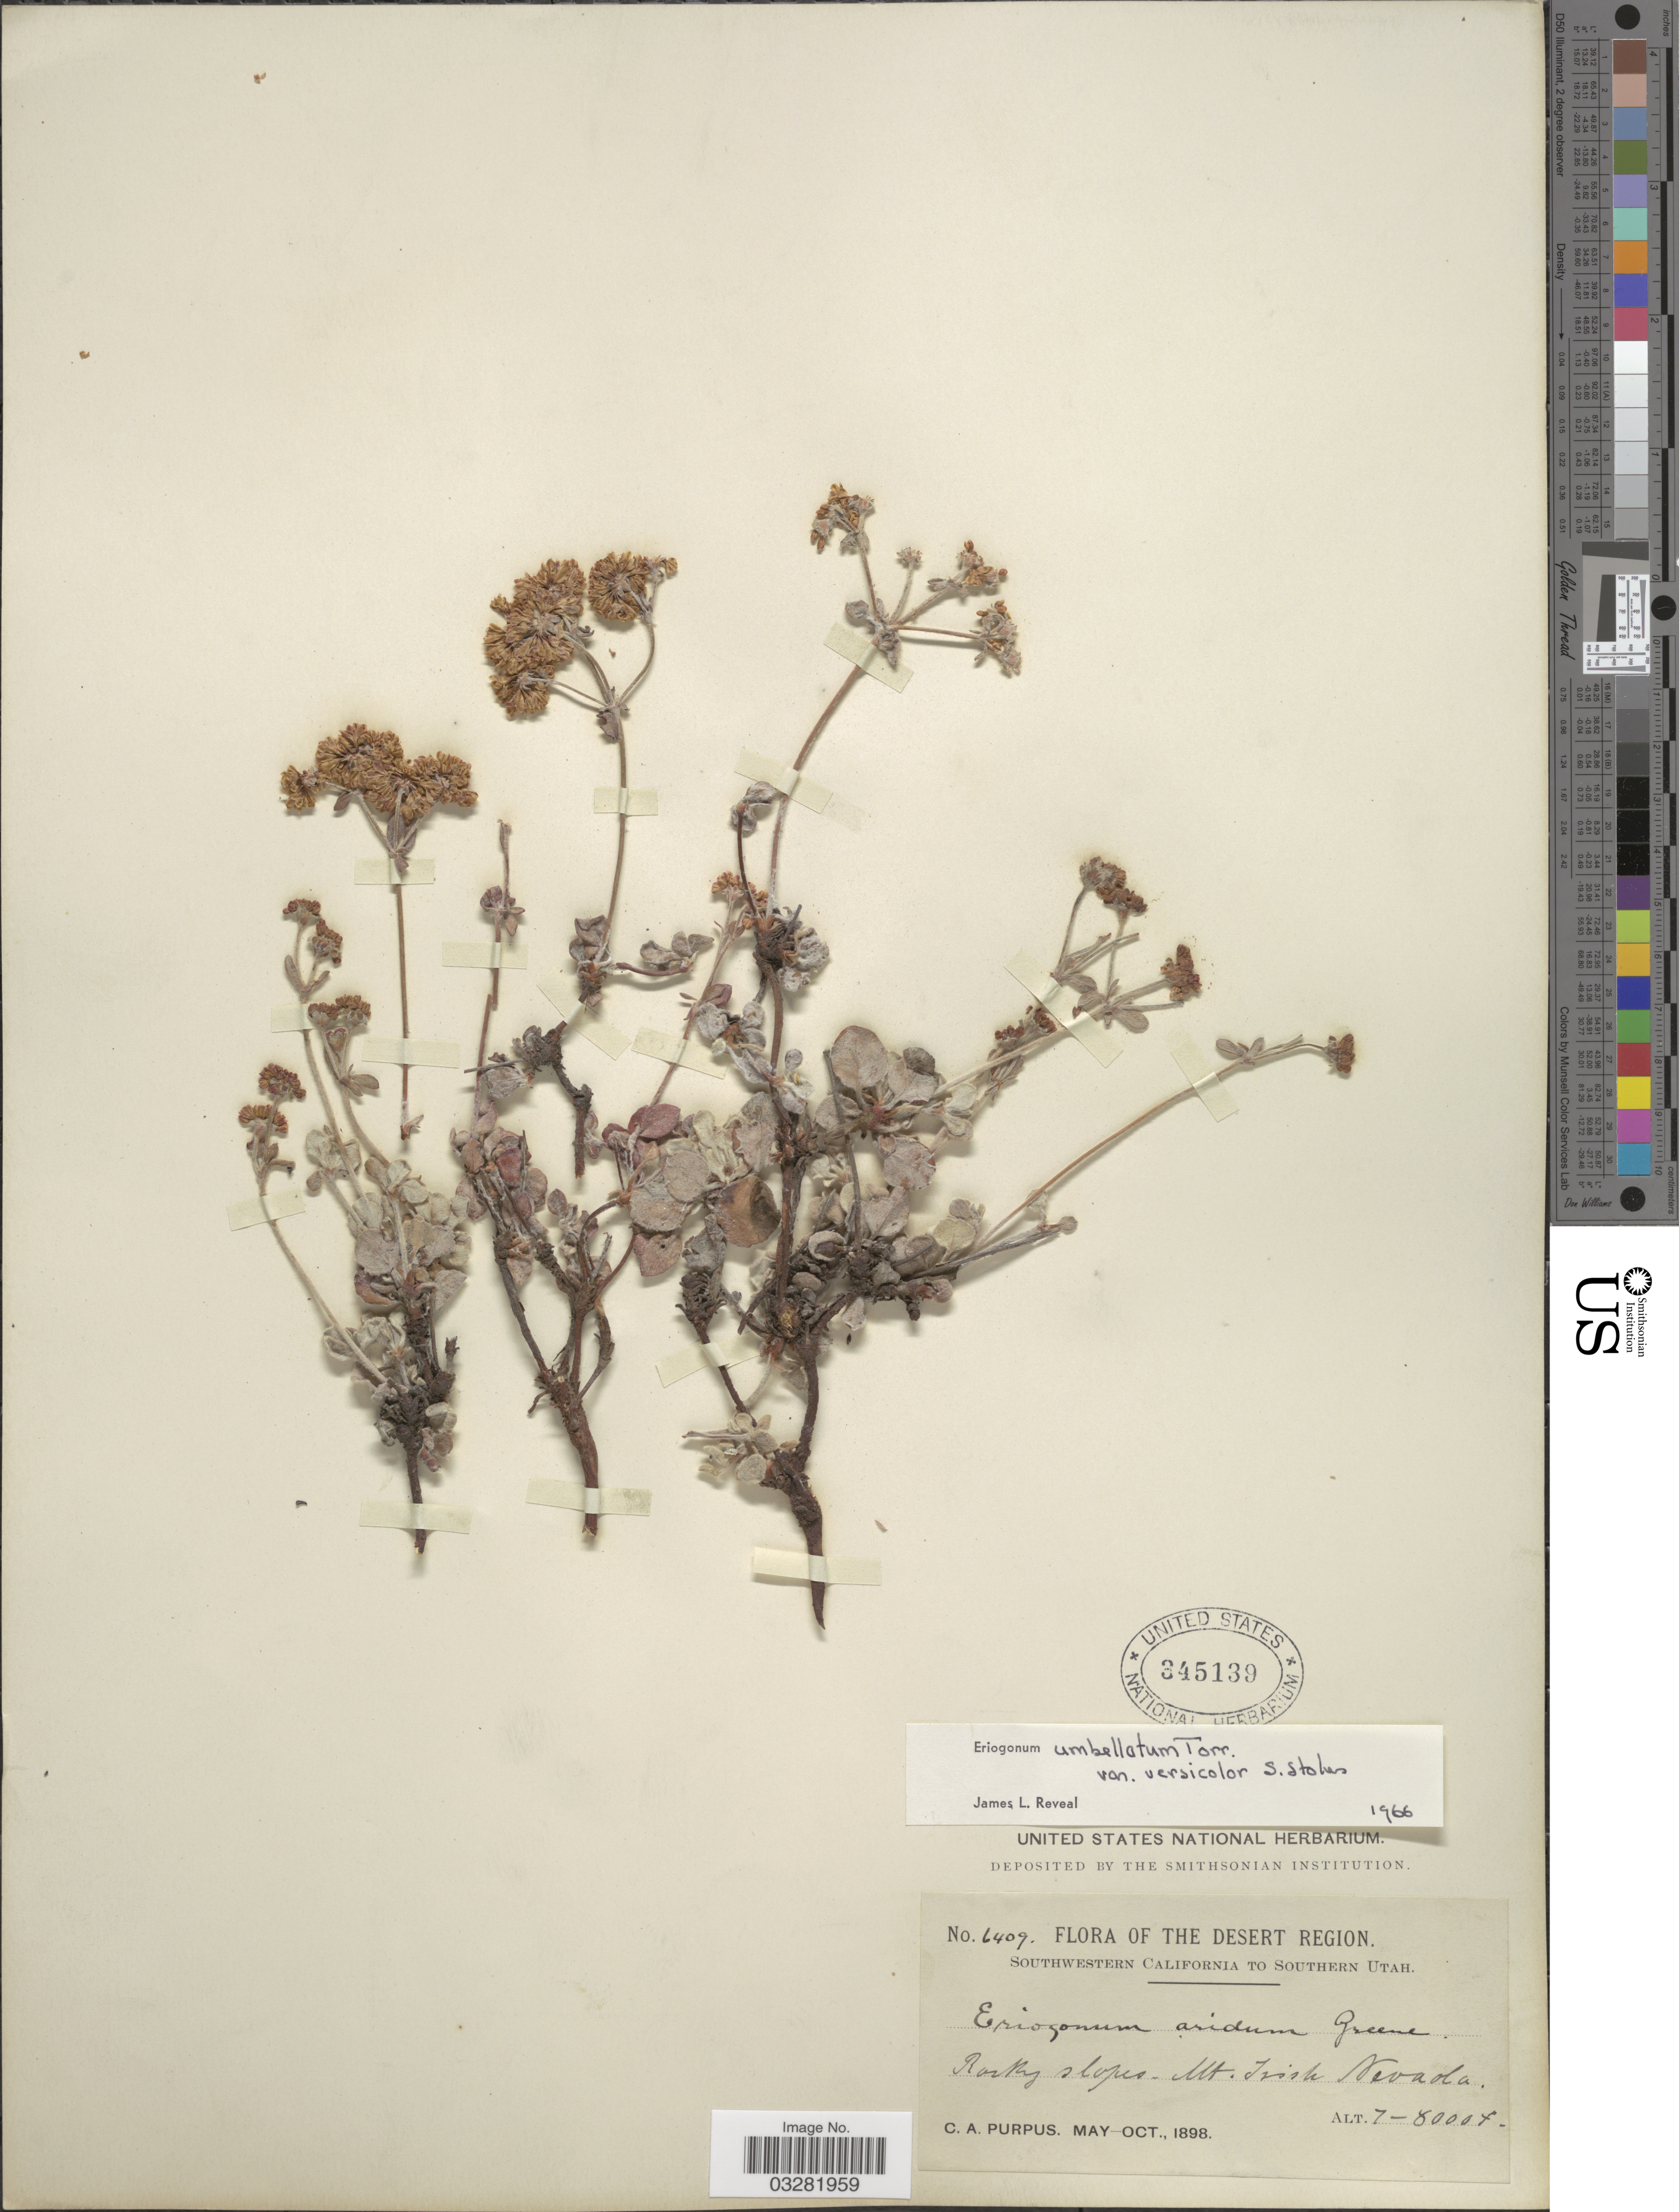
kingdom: Plantae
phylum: Tracheophyta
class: Magnoliopsida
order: Caryophyllales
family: Polygonaceae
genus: Eriogonum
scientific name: Eriogonum umbellatum var. versicolor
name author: S. Stokes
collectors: C. A. Purpus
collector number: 6409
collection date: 1898-05/1898-10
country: United States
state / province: Nevada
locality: The Desert Region. Mt. Irish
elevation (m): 2134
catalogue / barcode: US 345139